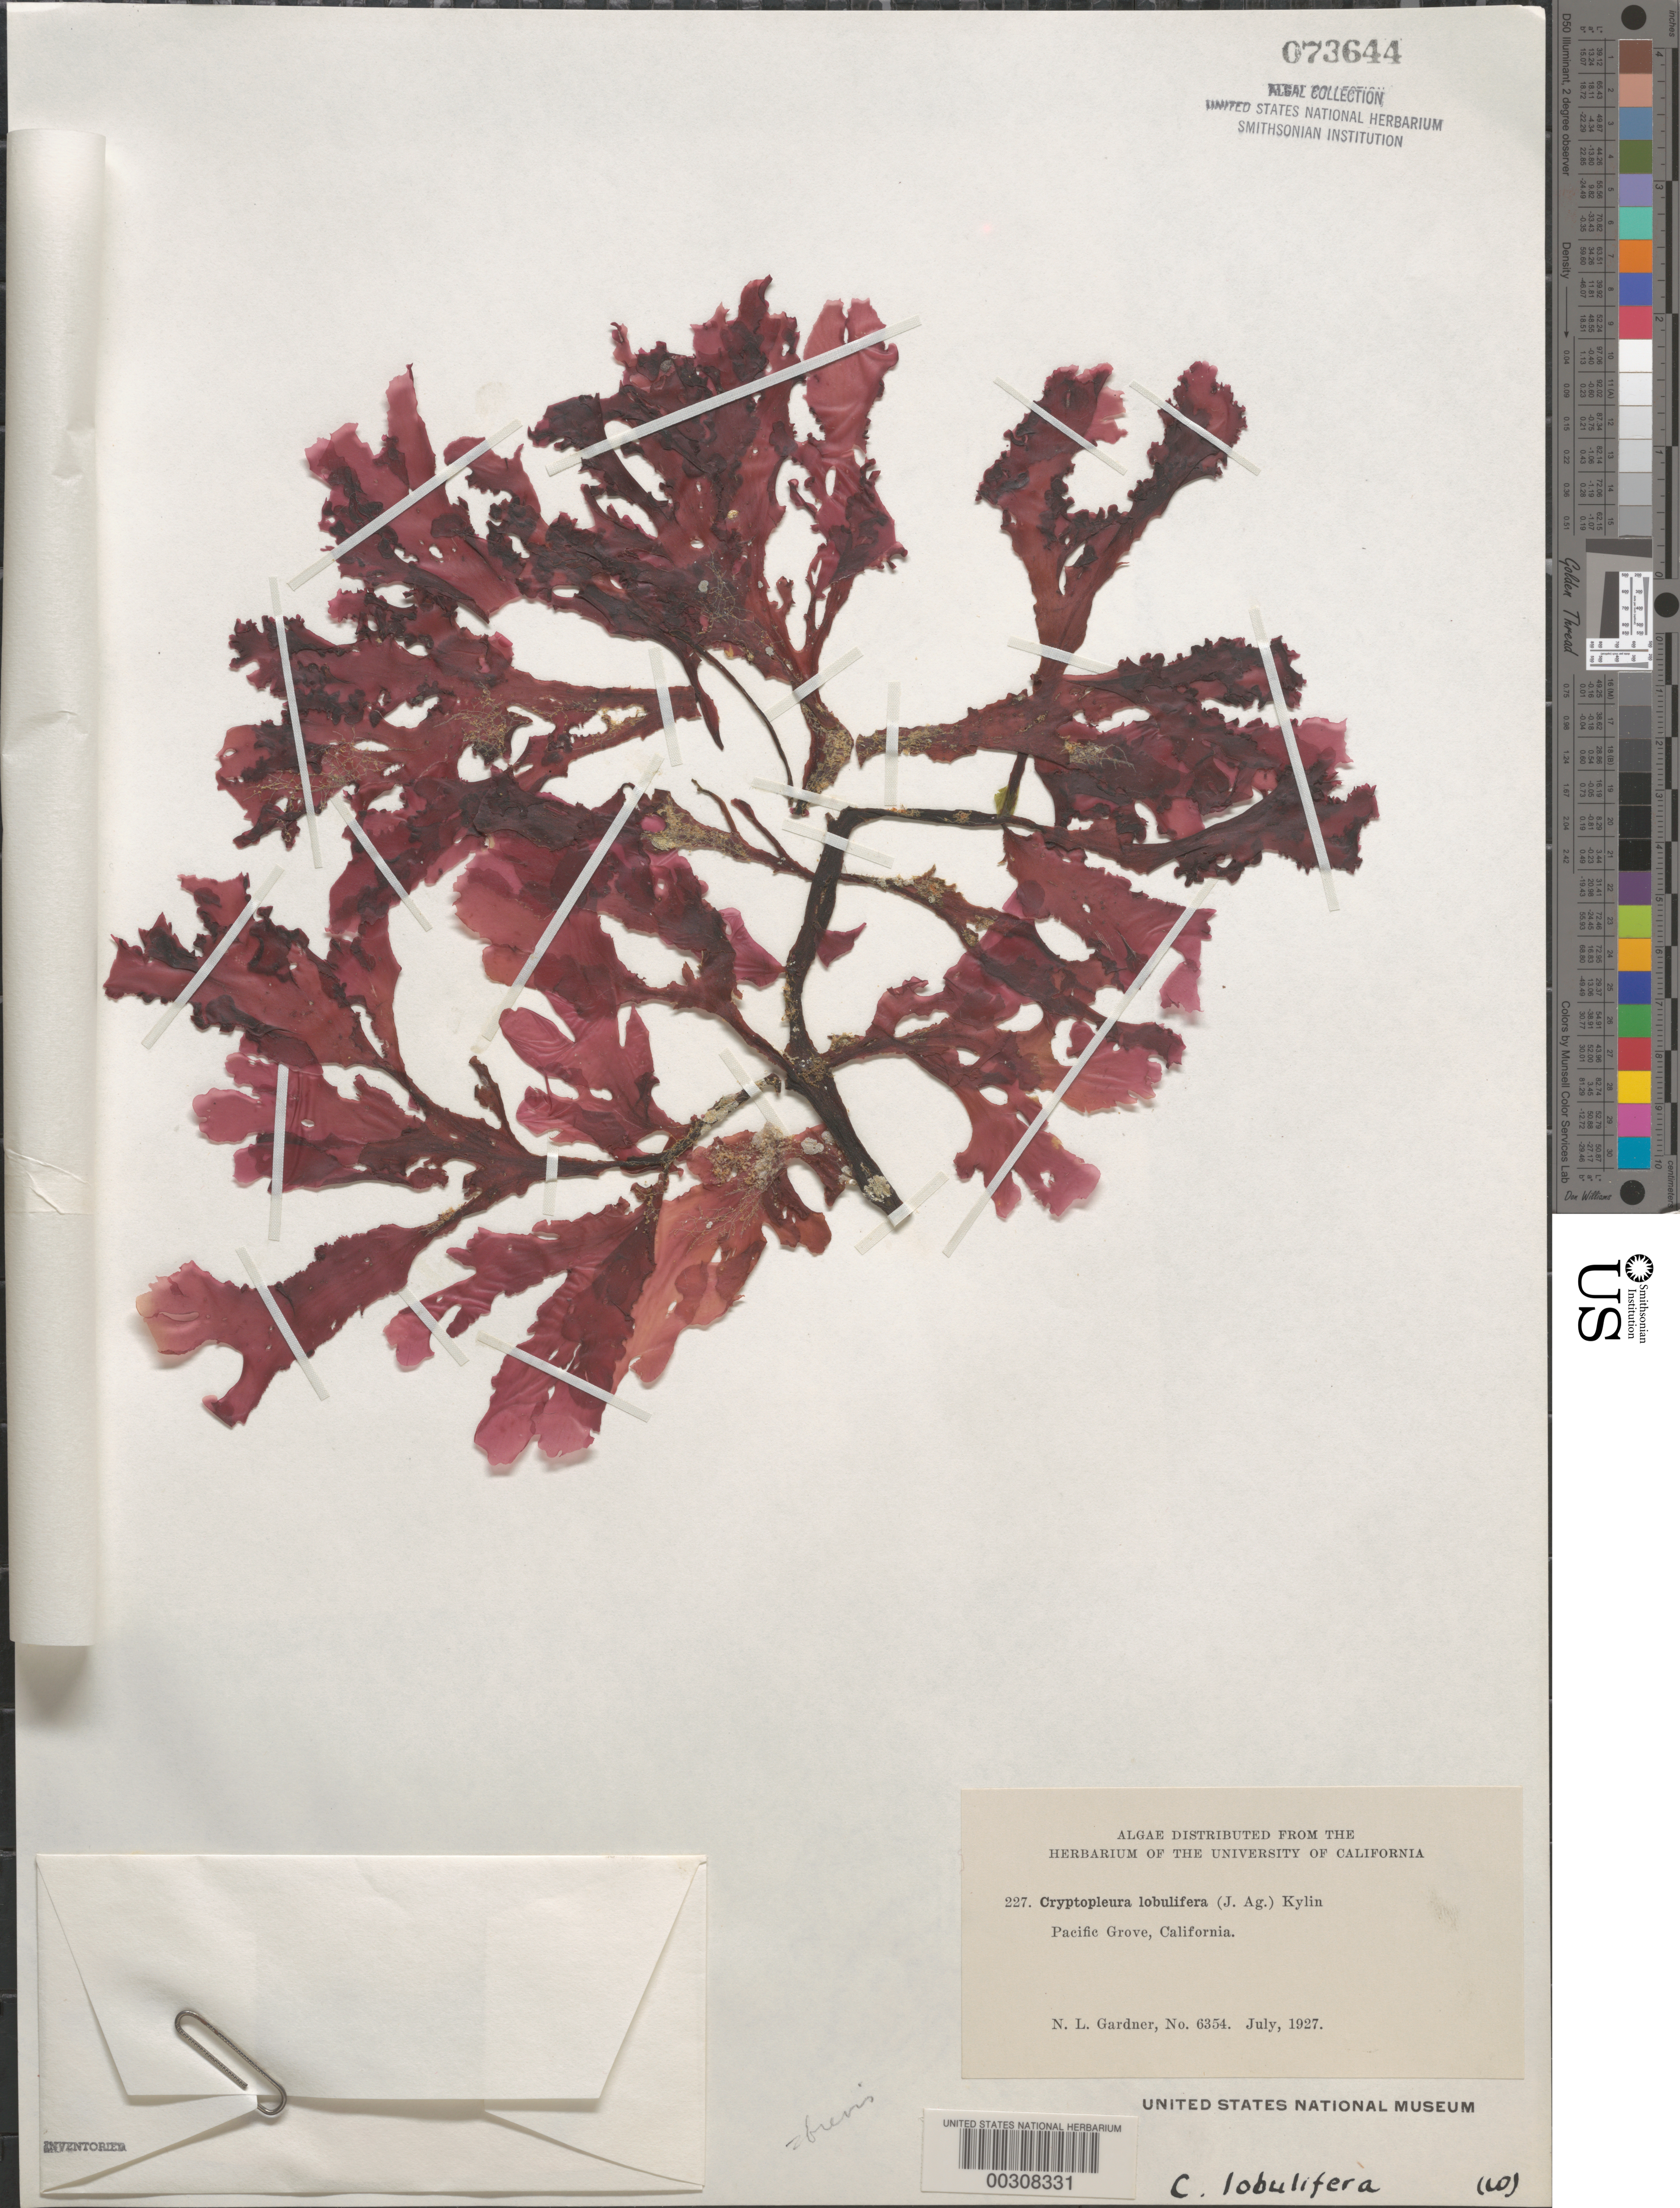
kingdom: Plantae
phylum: Rhodophyta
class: Florideophyceae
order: Ceramiales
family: Delesseriaceae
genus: Cryptopleura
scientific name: Cryptopleura lobulifera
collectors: N. Gardner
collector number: NLG 6354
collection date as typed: Jul 1927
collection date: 1927-07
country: United States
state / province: California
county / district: Monterey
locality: Pacific Grove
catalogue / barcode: US 73644